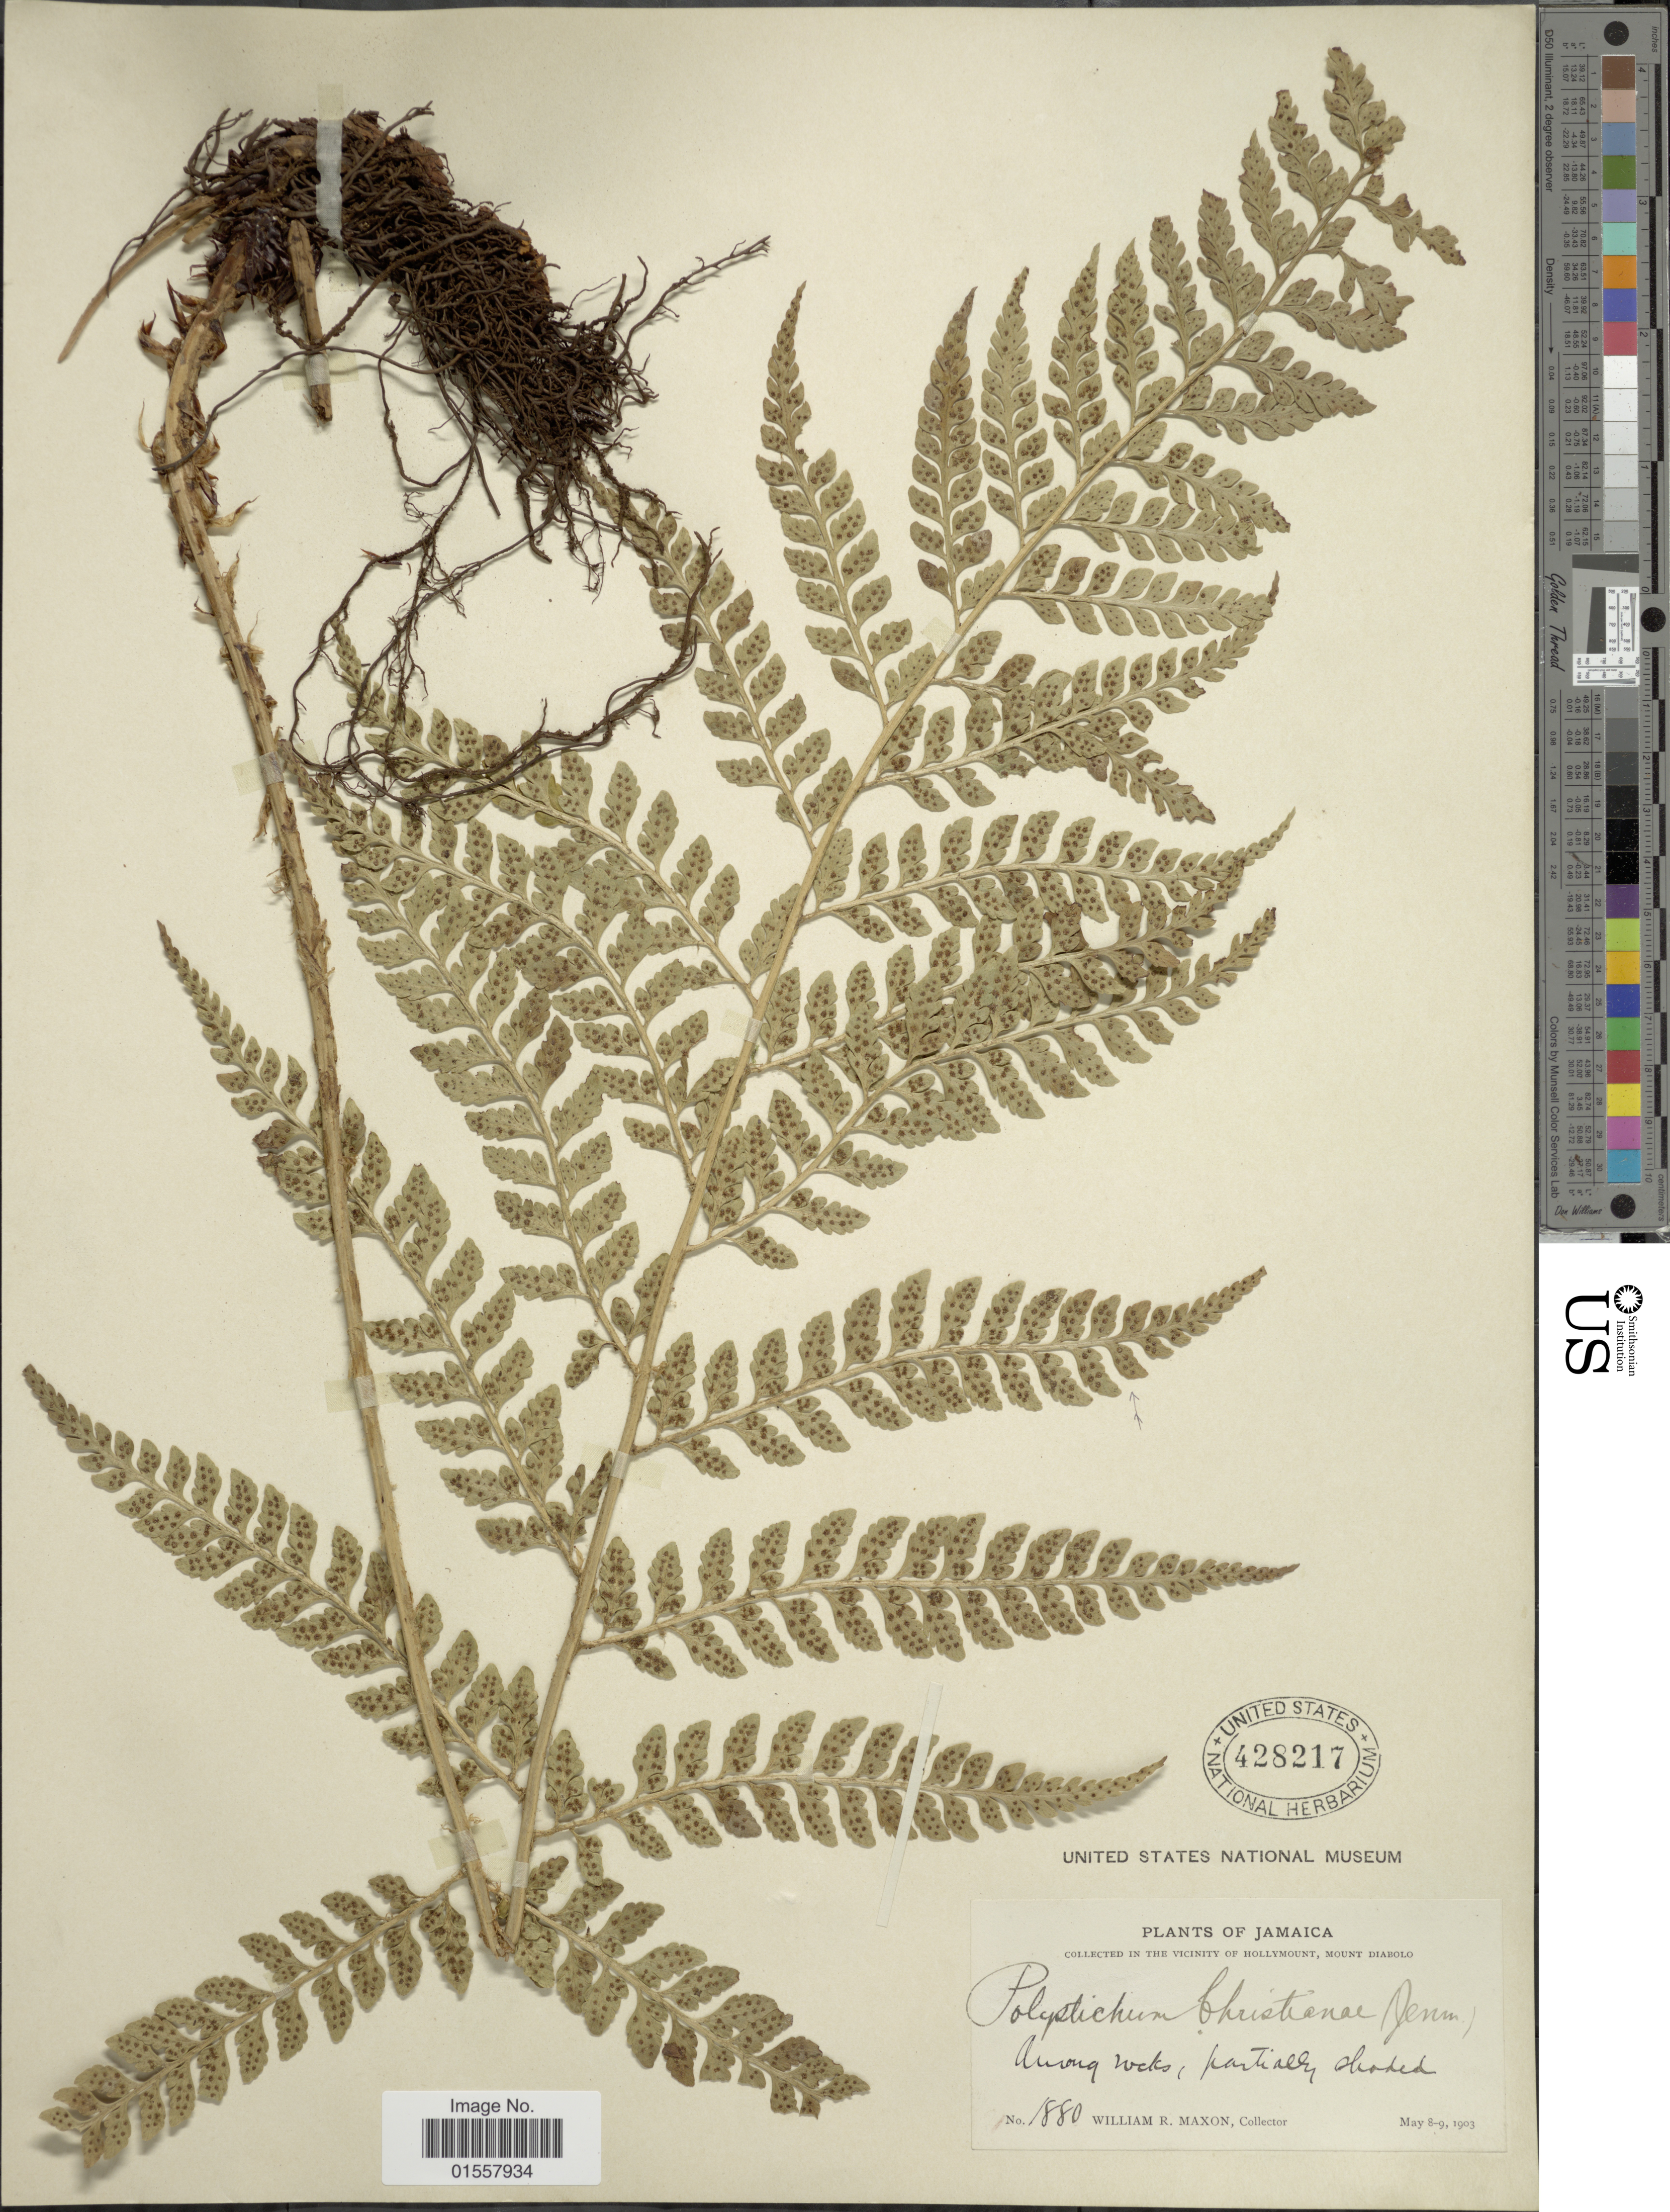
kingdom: Plantae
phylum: Tracheophyta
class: Polypodiopsida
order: Polypodiales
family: Dryopteridaceae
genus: Polystichum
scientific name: Polystichum christianae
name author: (Jenman) Underw. & Maxon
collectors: W. R. Maxon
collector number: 1880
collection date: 1903-05-08/1903-05-09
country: Jamaica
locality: Vicinity of Hollymount, Mount Diablo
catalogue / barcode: US 428217